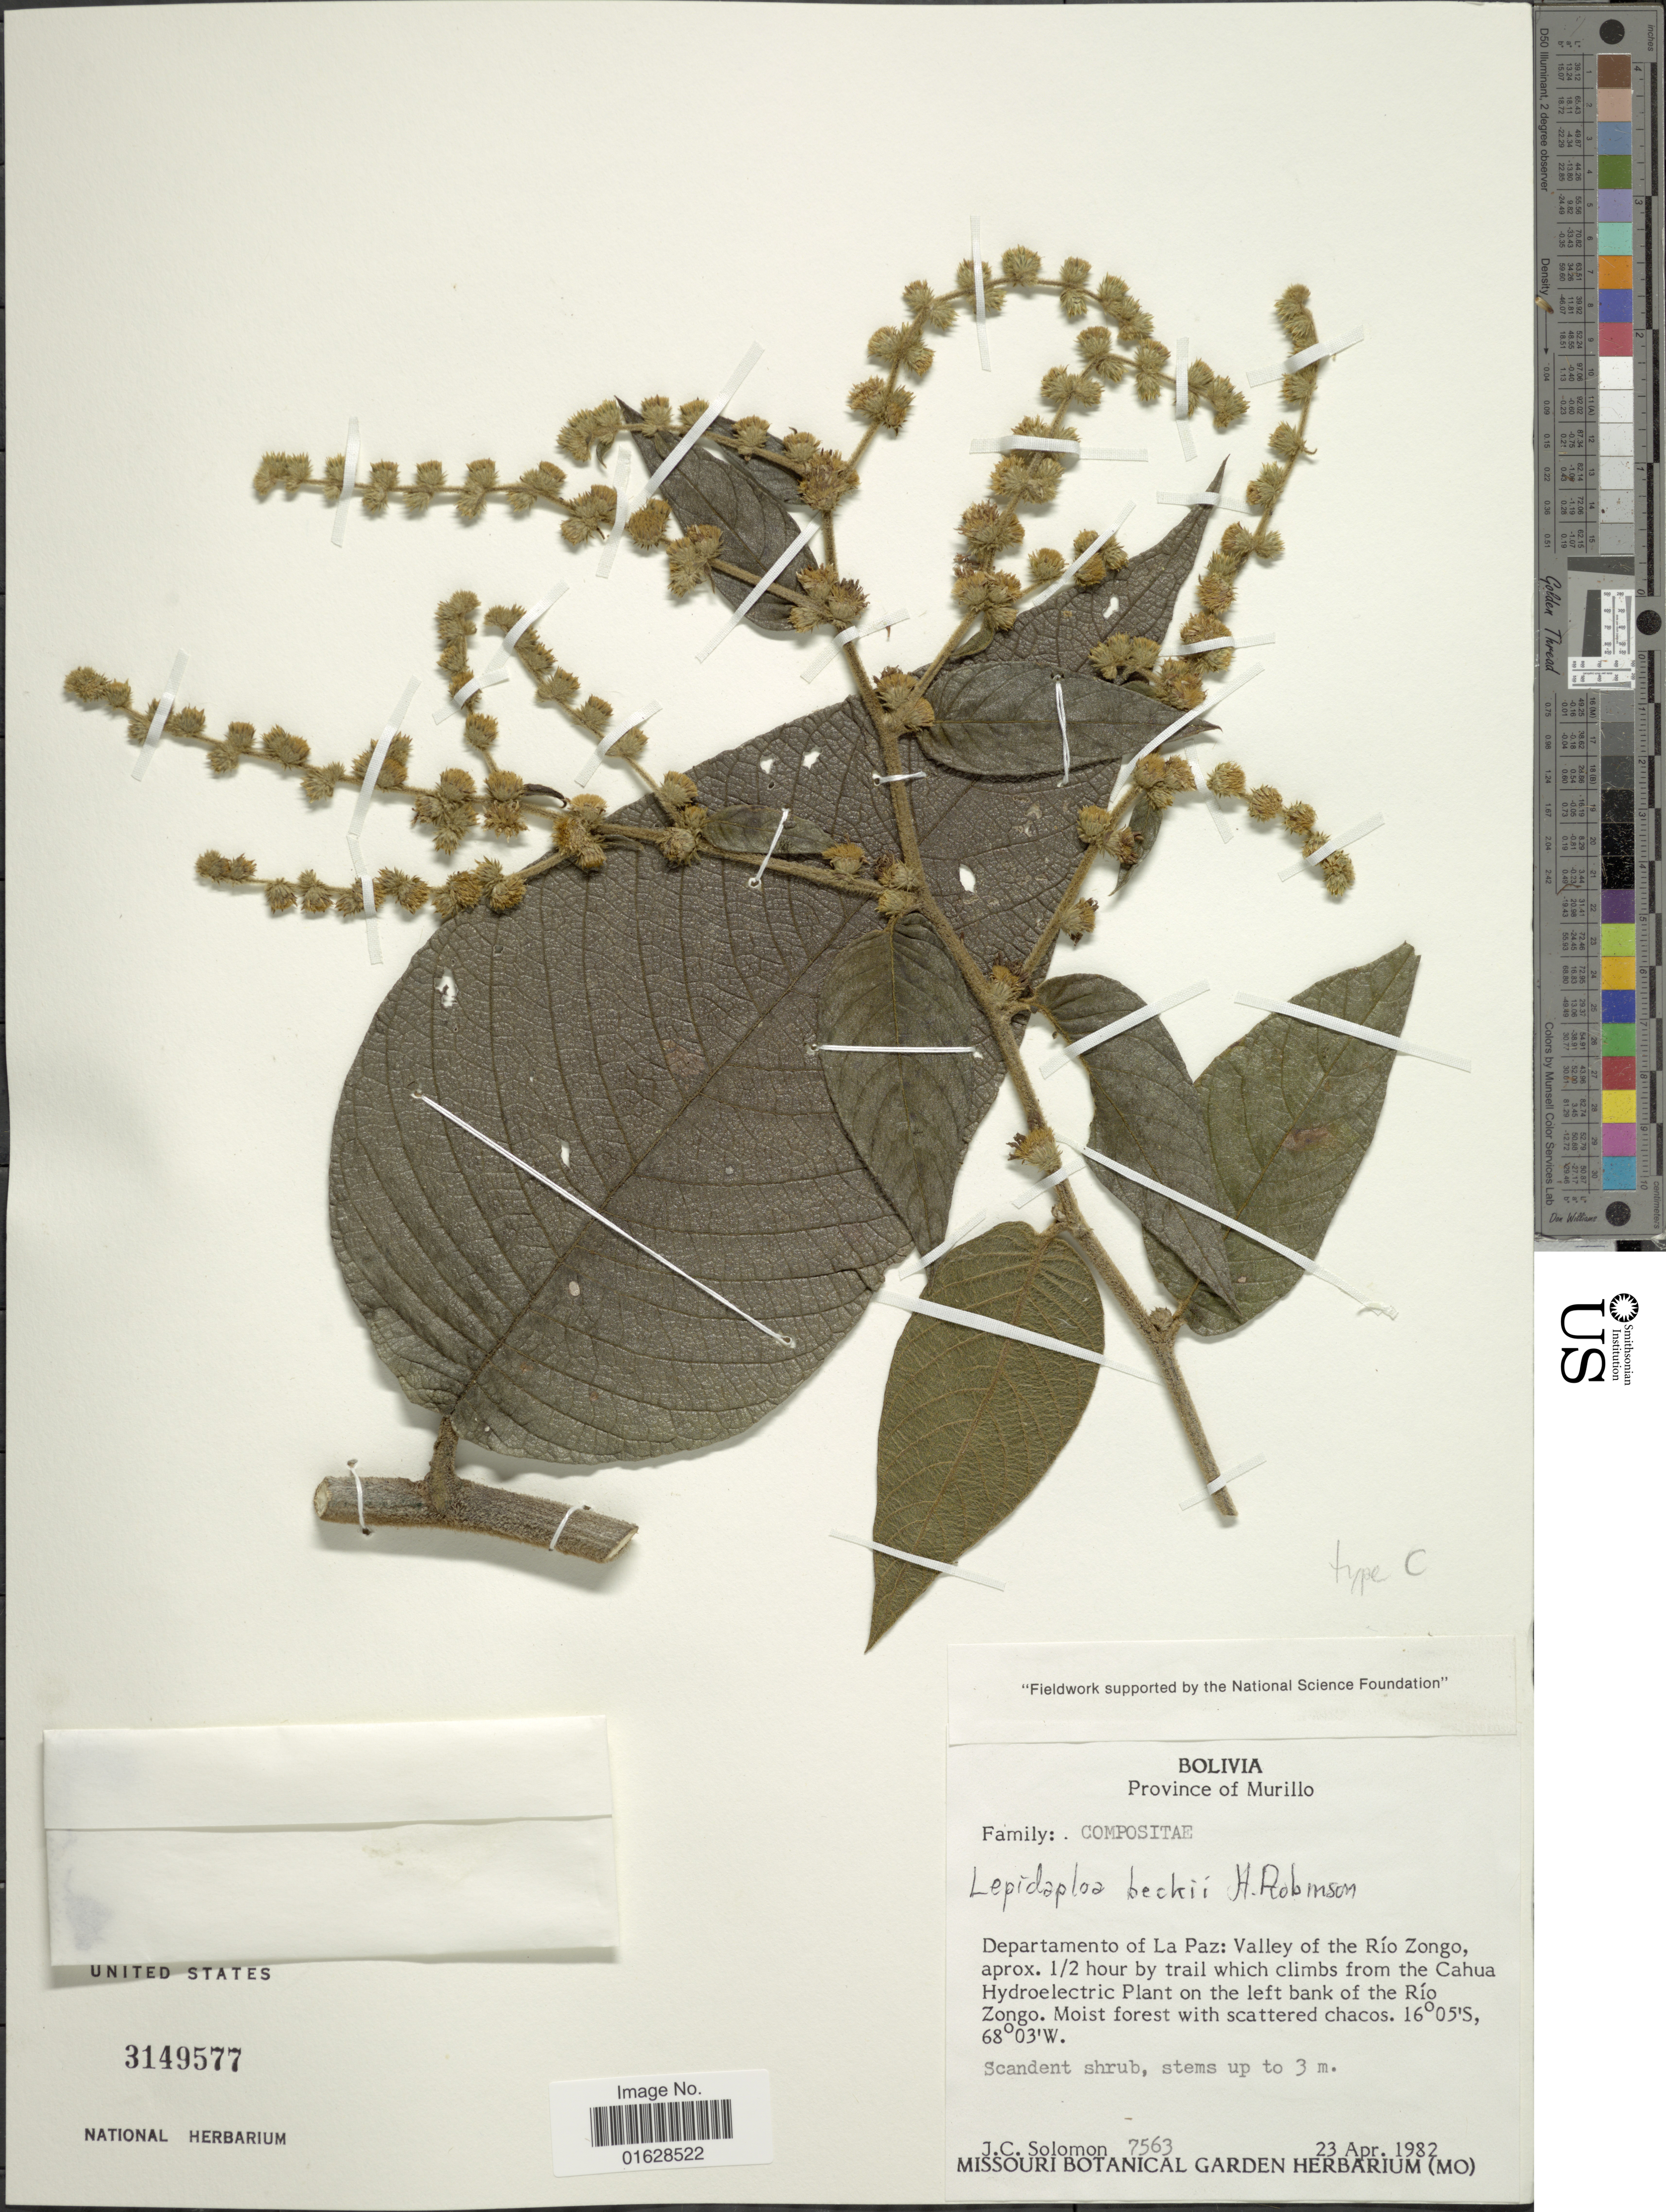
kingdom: Plantae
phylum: Tracheophyta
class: Magnoliopsida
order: Asterales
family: Asteraceae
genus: Lepidaploa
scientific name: Lepidaploa beckii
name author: H. Rob.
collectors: J. C. Solomon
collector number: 7563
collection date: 1982-04-23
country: Bolivia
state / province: La Paz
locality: Bolivia. Departamento of La Paz: Valley of the Rio Zongo, aprox. 1/2 hout by trail which climbs from the Cahua Hydroelectric Plant on the left bank of the Rio Zongo.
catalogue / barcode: US 3149577